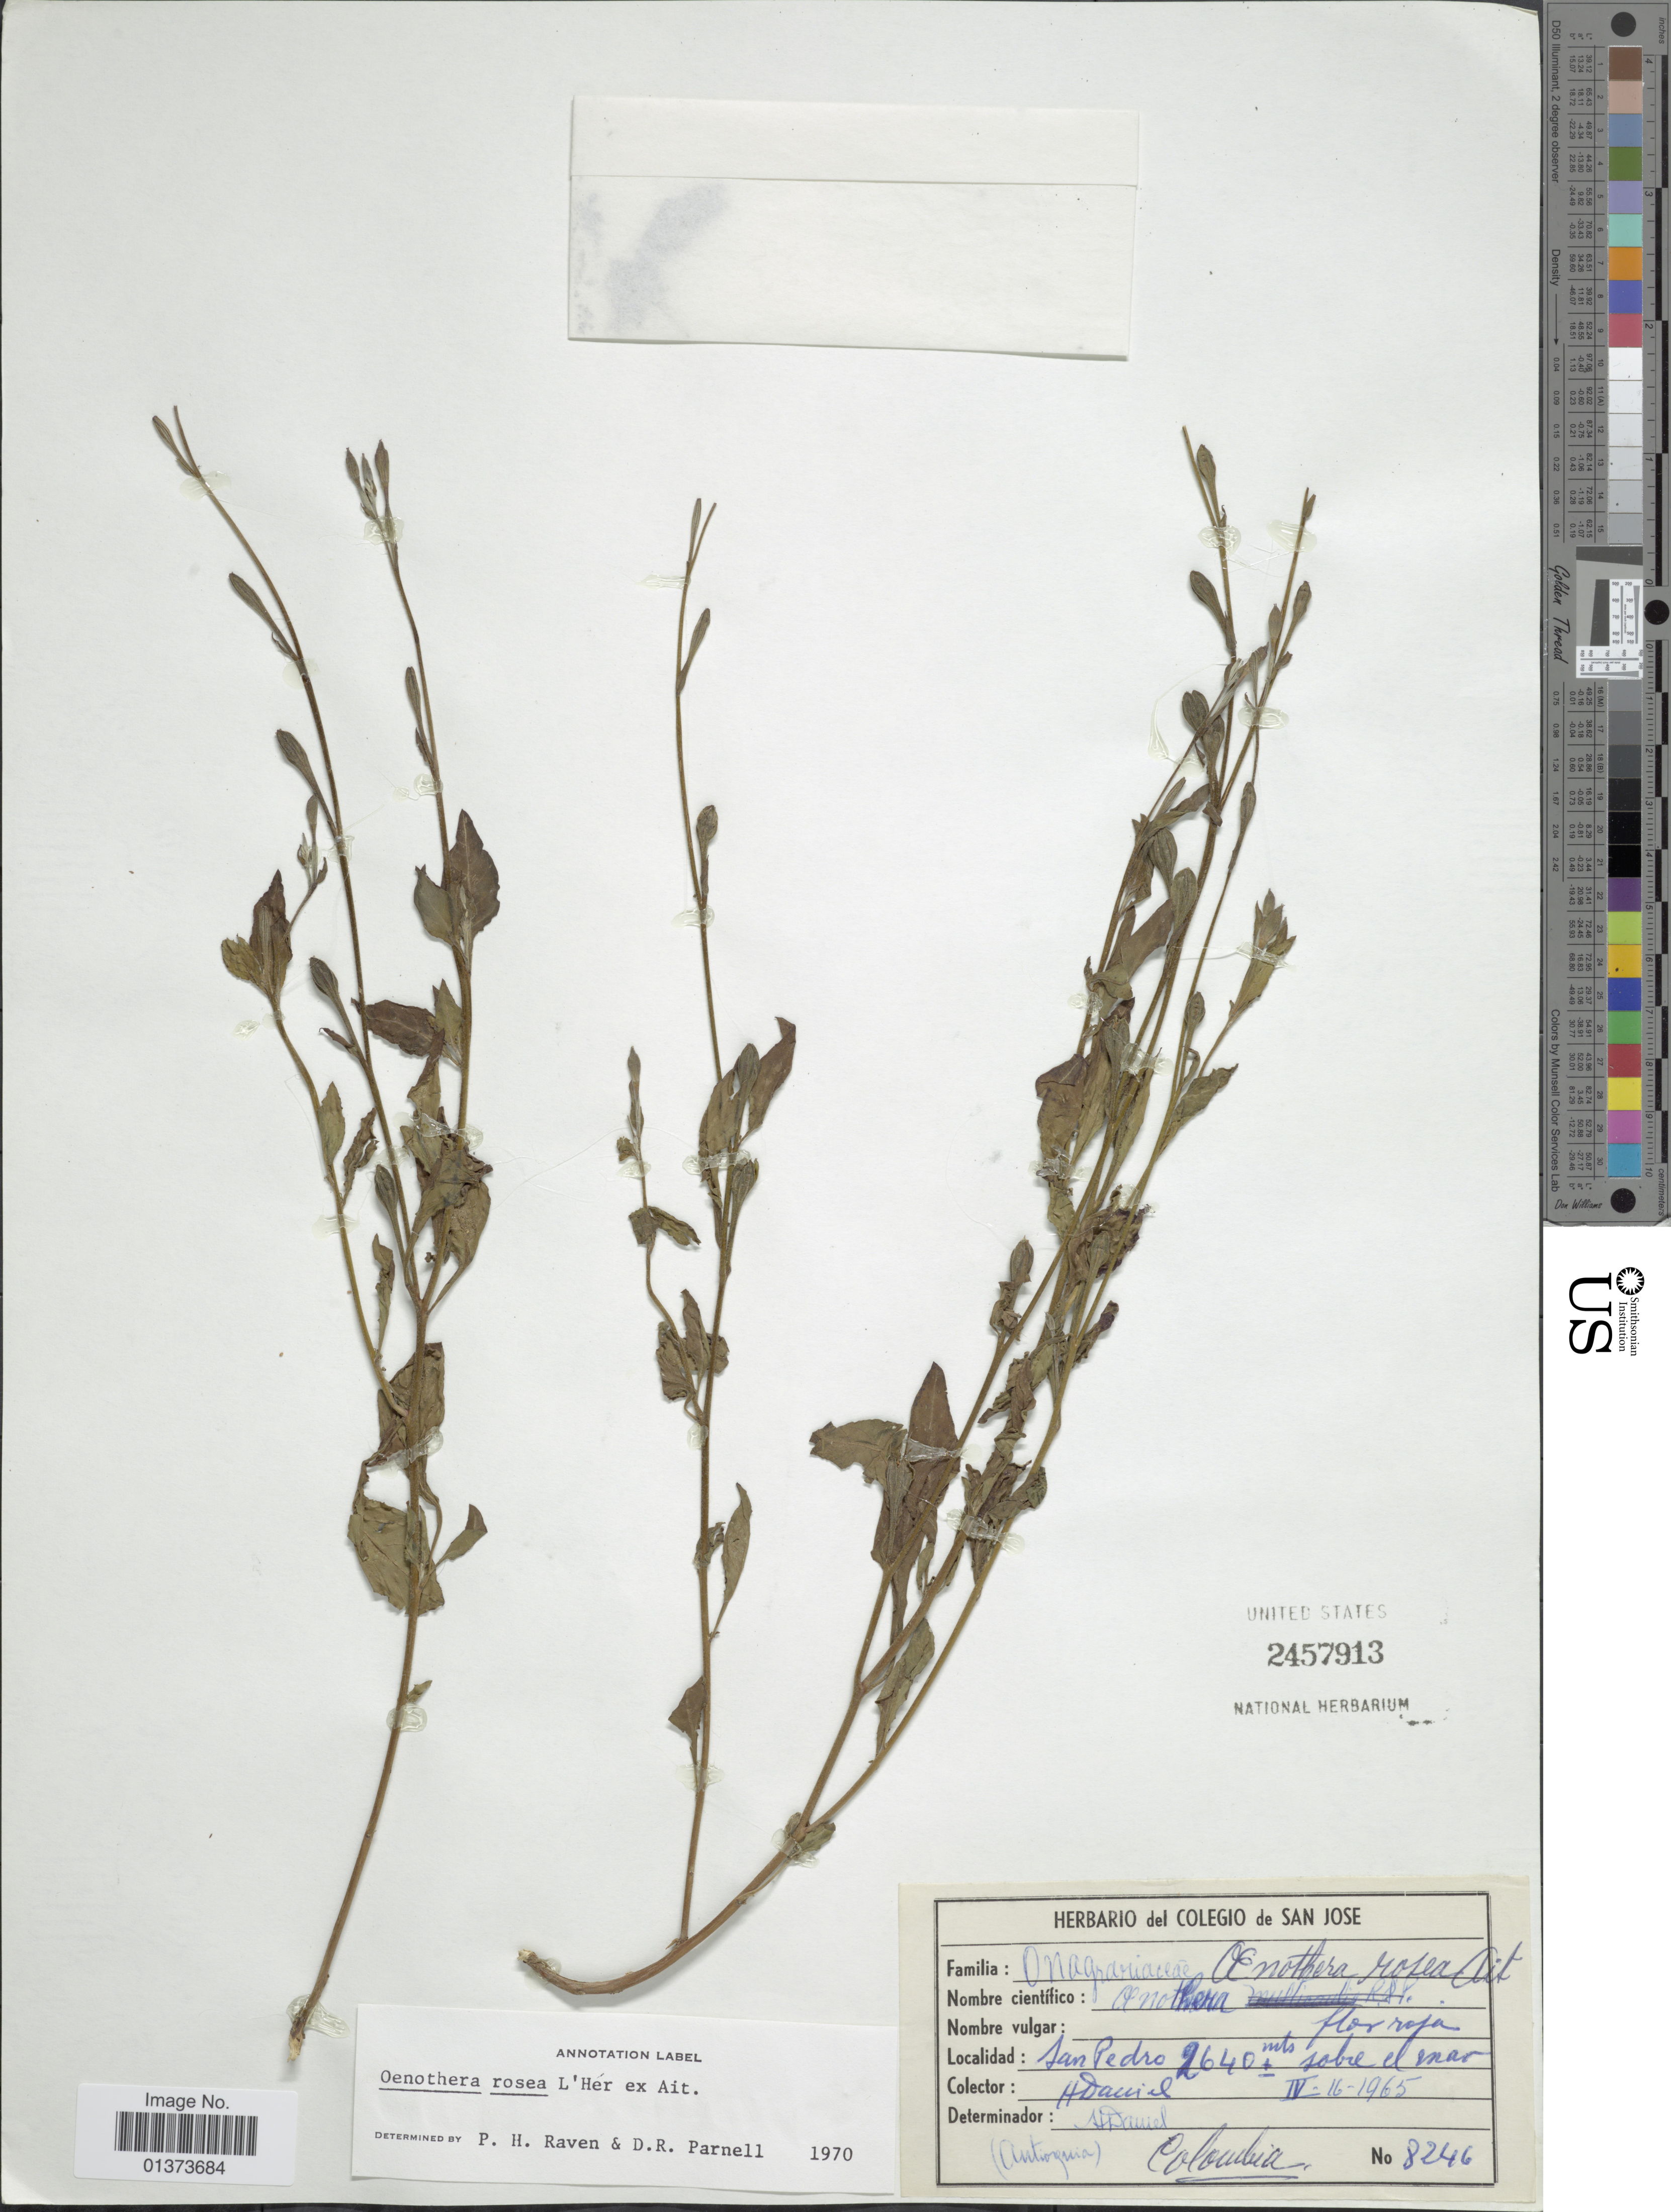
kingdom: Plantae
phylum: Tracheophyta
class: Magnoliopsida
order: Myrtales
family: Onagraceae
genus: Oenothera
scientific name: Oenothera rosea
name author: L'Hér. ex Aiton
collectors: H. Daniel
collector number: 8246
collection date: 1965-04-16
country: Colombia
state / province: Antioquia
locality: San Pedro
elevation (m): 2640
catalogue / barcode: US 2457913